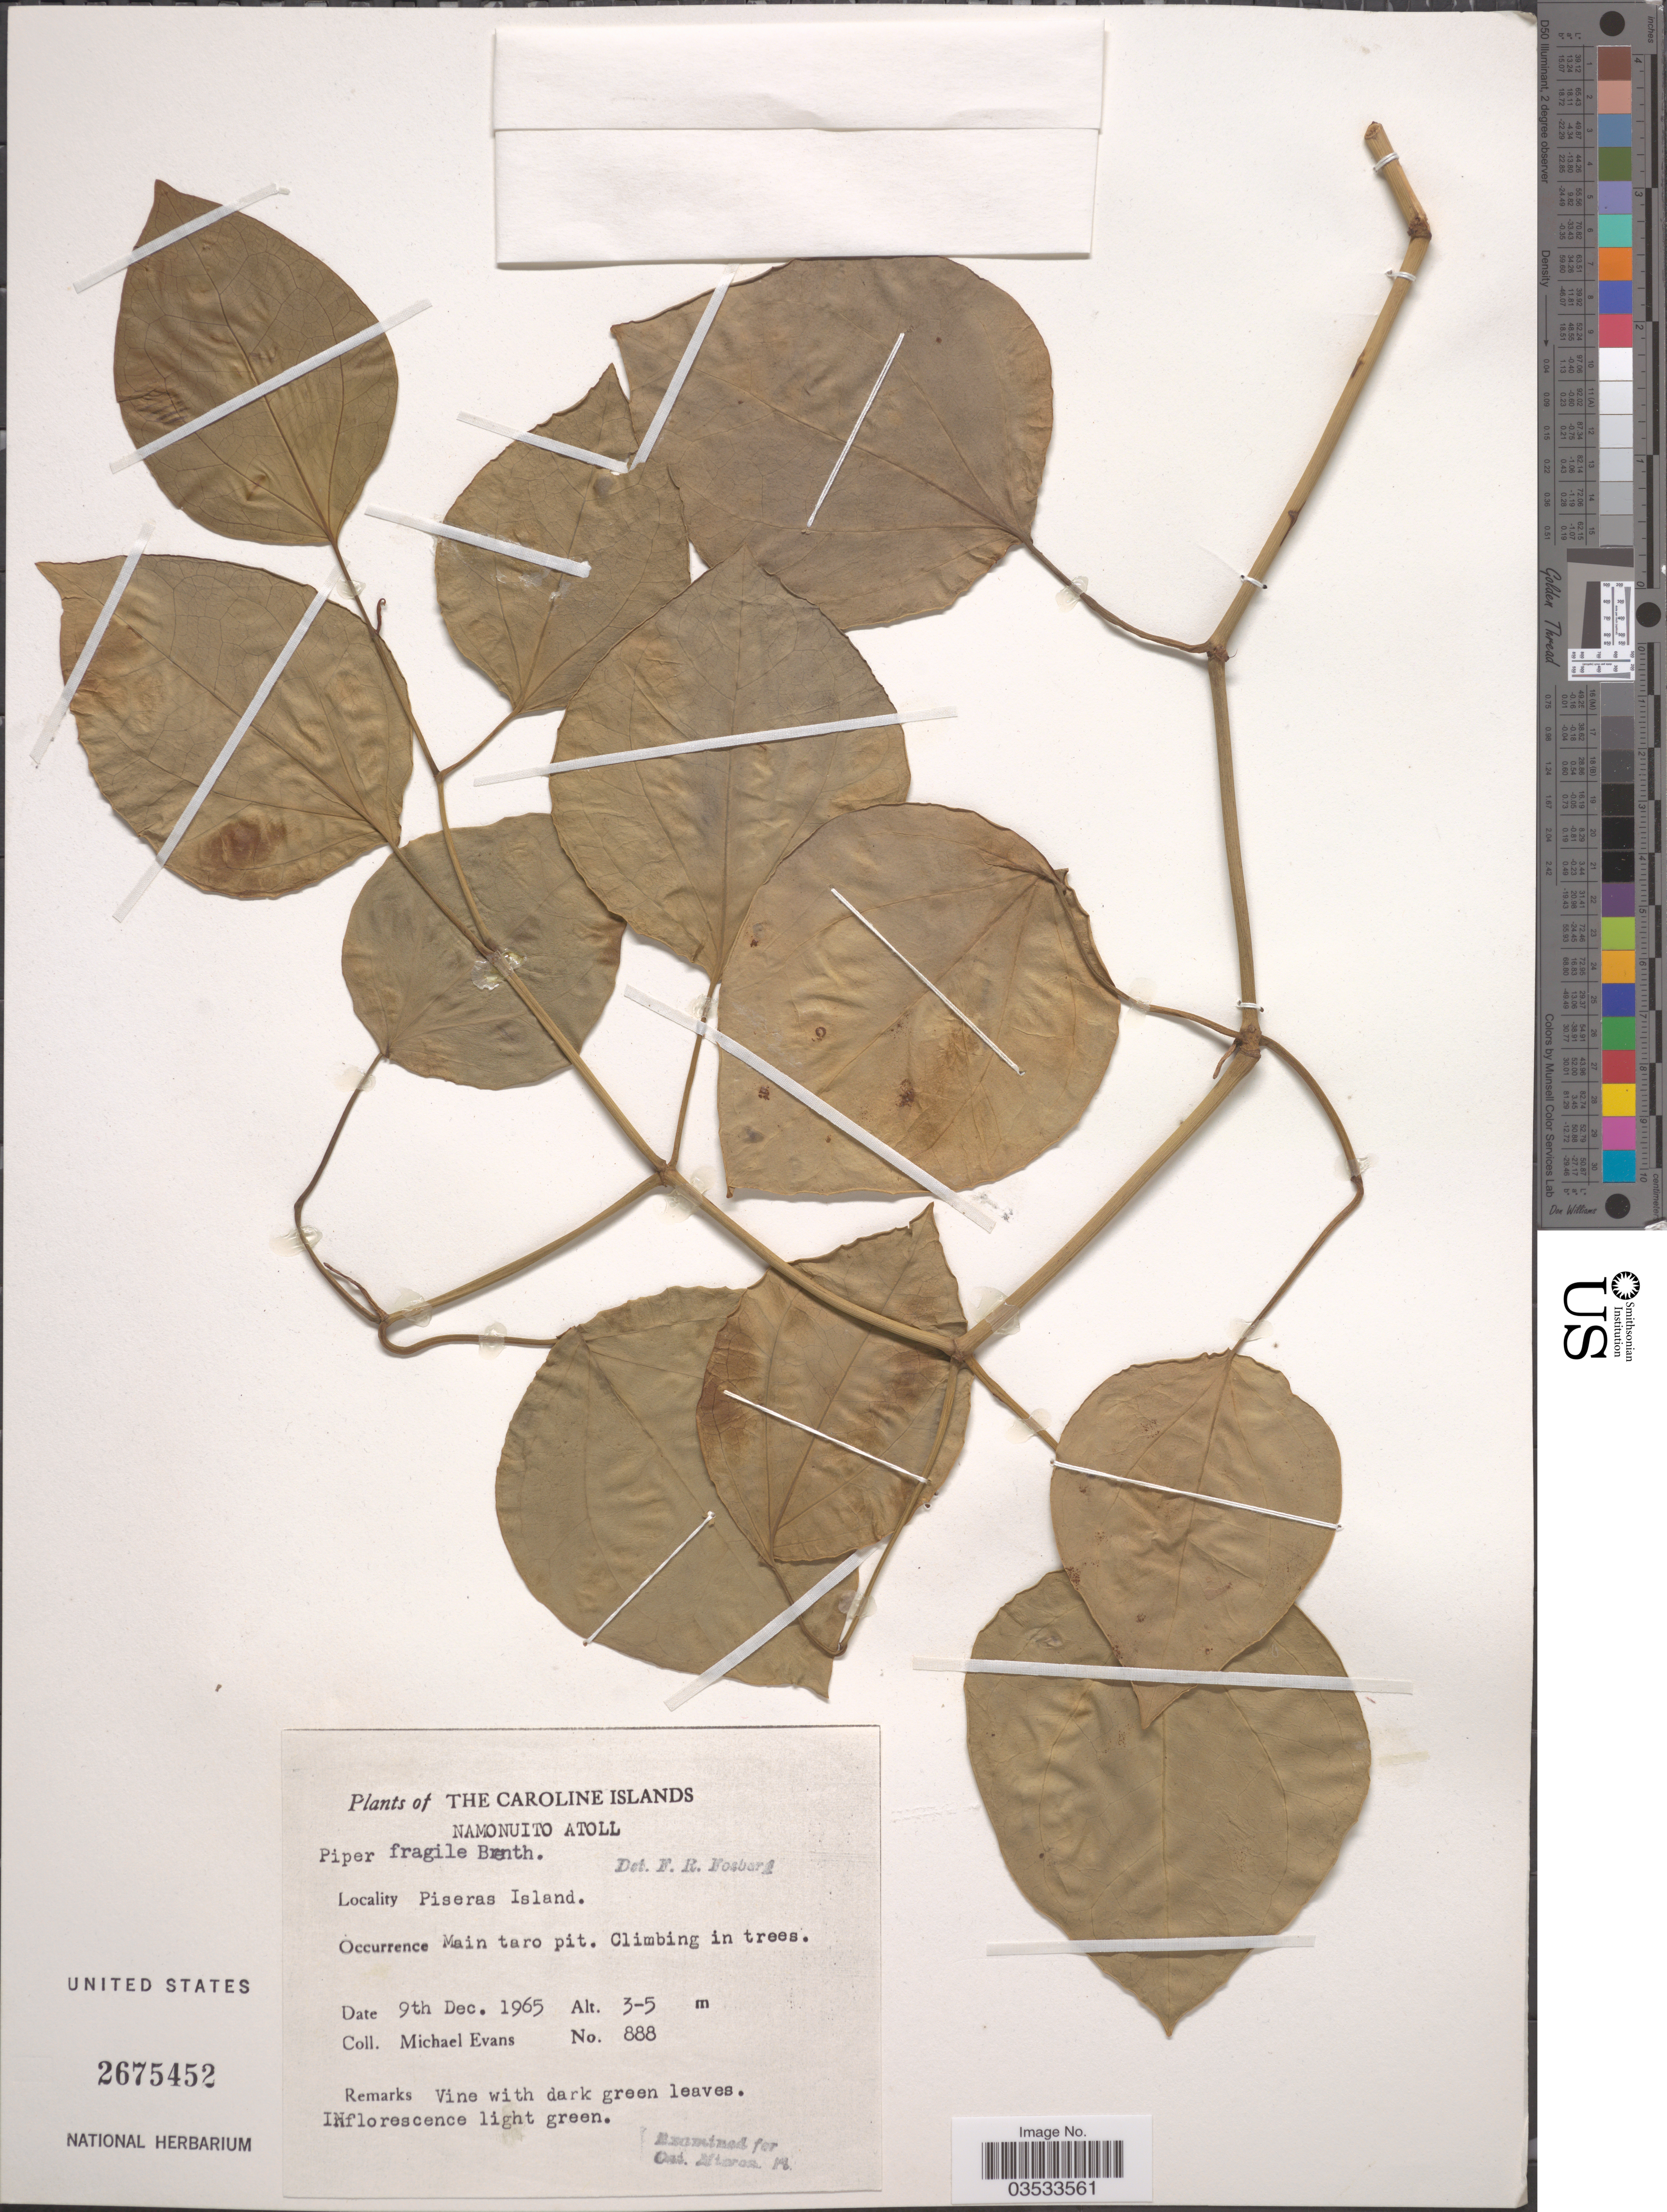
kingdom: Plantae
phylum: Tracheophyta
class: Magnoliopsida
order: Piperales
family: Piperaceae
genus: Piper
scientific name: Piper fragile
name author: Benth.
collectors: M. Evans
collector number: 888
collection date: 1965-12-09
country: Micronesia, Federated States of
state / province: Truk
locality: The Caroline Islands. Namonuito Atoll. Piseras Island. Main taro pit.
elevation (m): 3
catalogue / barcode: US 2675452